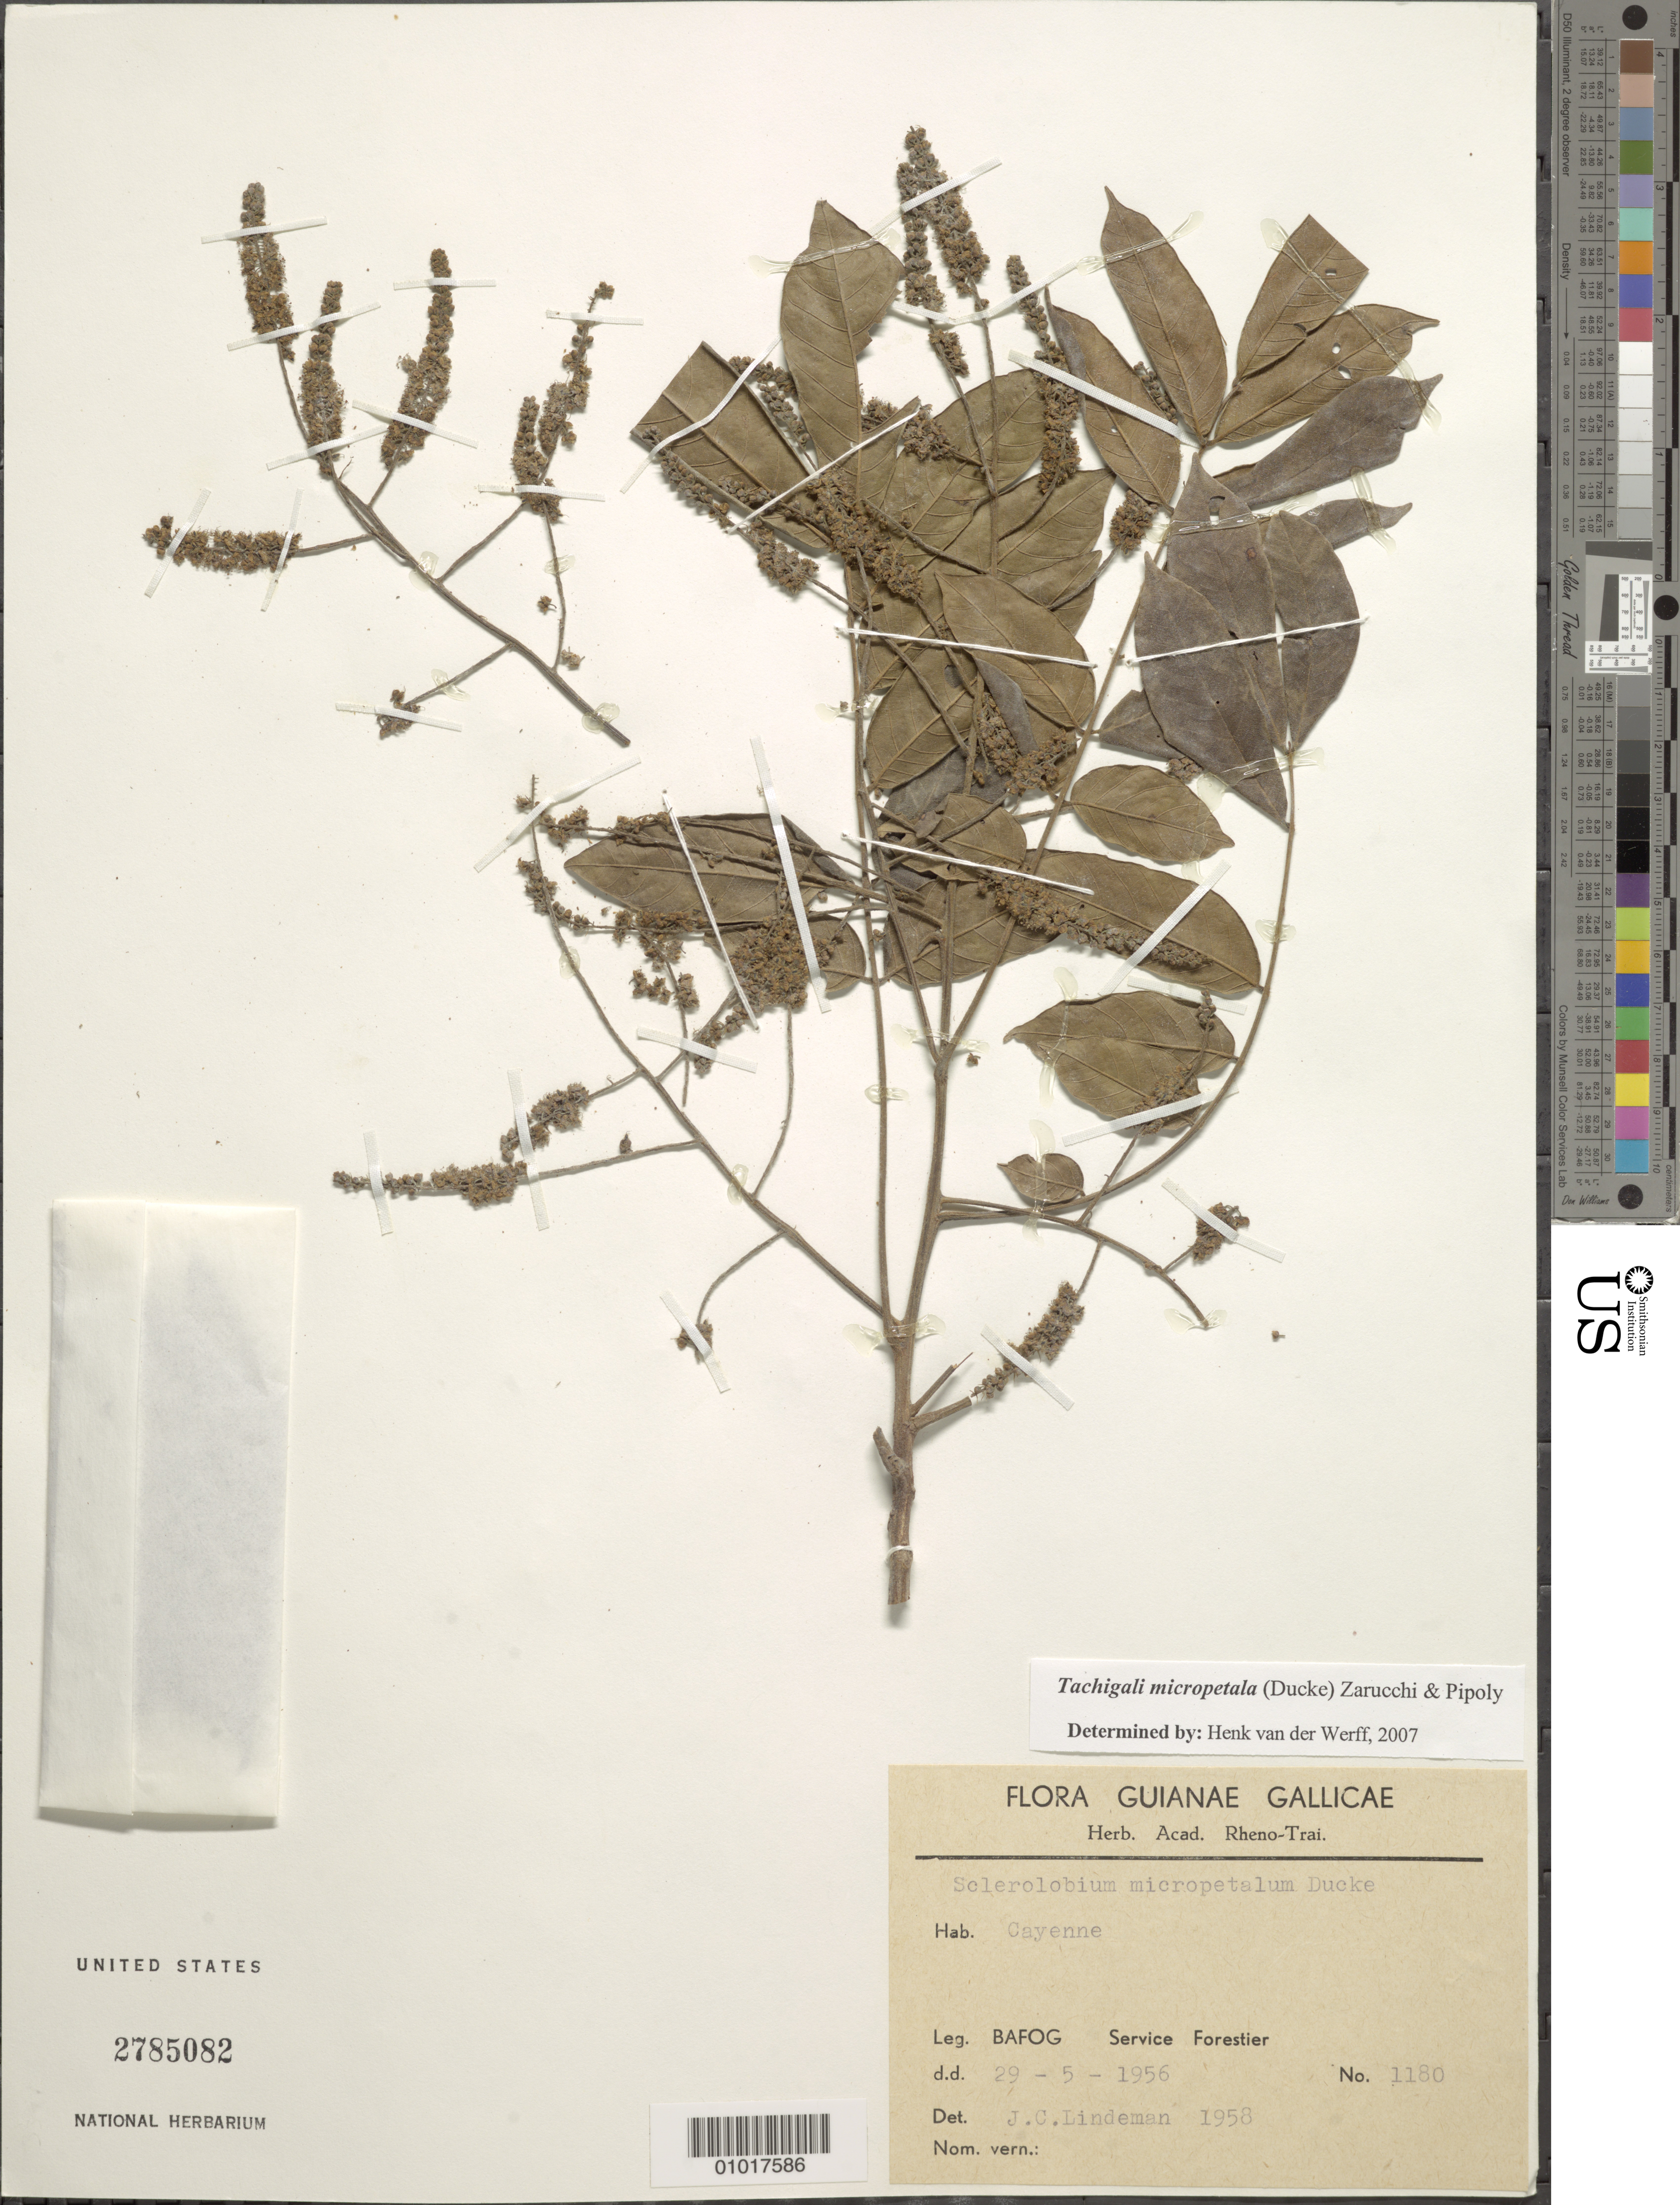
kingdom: Plantae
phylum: Tracheophyta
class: Magnoliopsida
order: Fabales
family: Fabaceae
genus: Tachigali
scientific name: Tachigali micropetala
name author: (Ducke) Zarucchi & Pipoly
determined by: van der Werff, H., (MO), Missouri Botanical Garden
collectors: B.A.F.O.G., Service Forestier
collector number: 1180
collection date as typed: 29-May-56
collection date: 1956-05-29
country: French Guiana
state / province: Cayenne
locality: Cayenne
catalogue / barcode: US 2785082